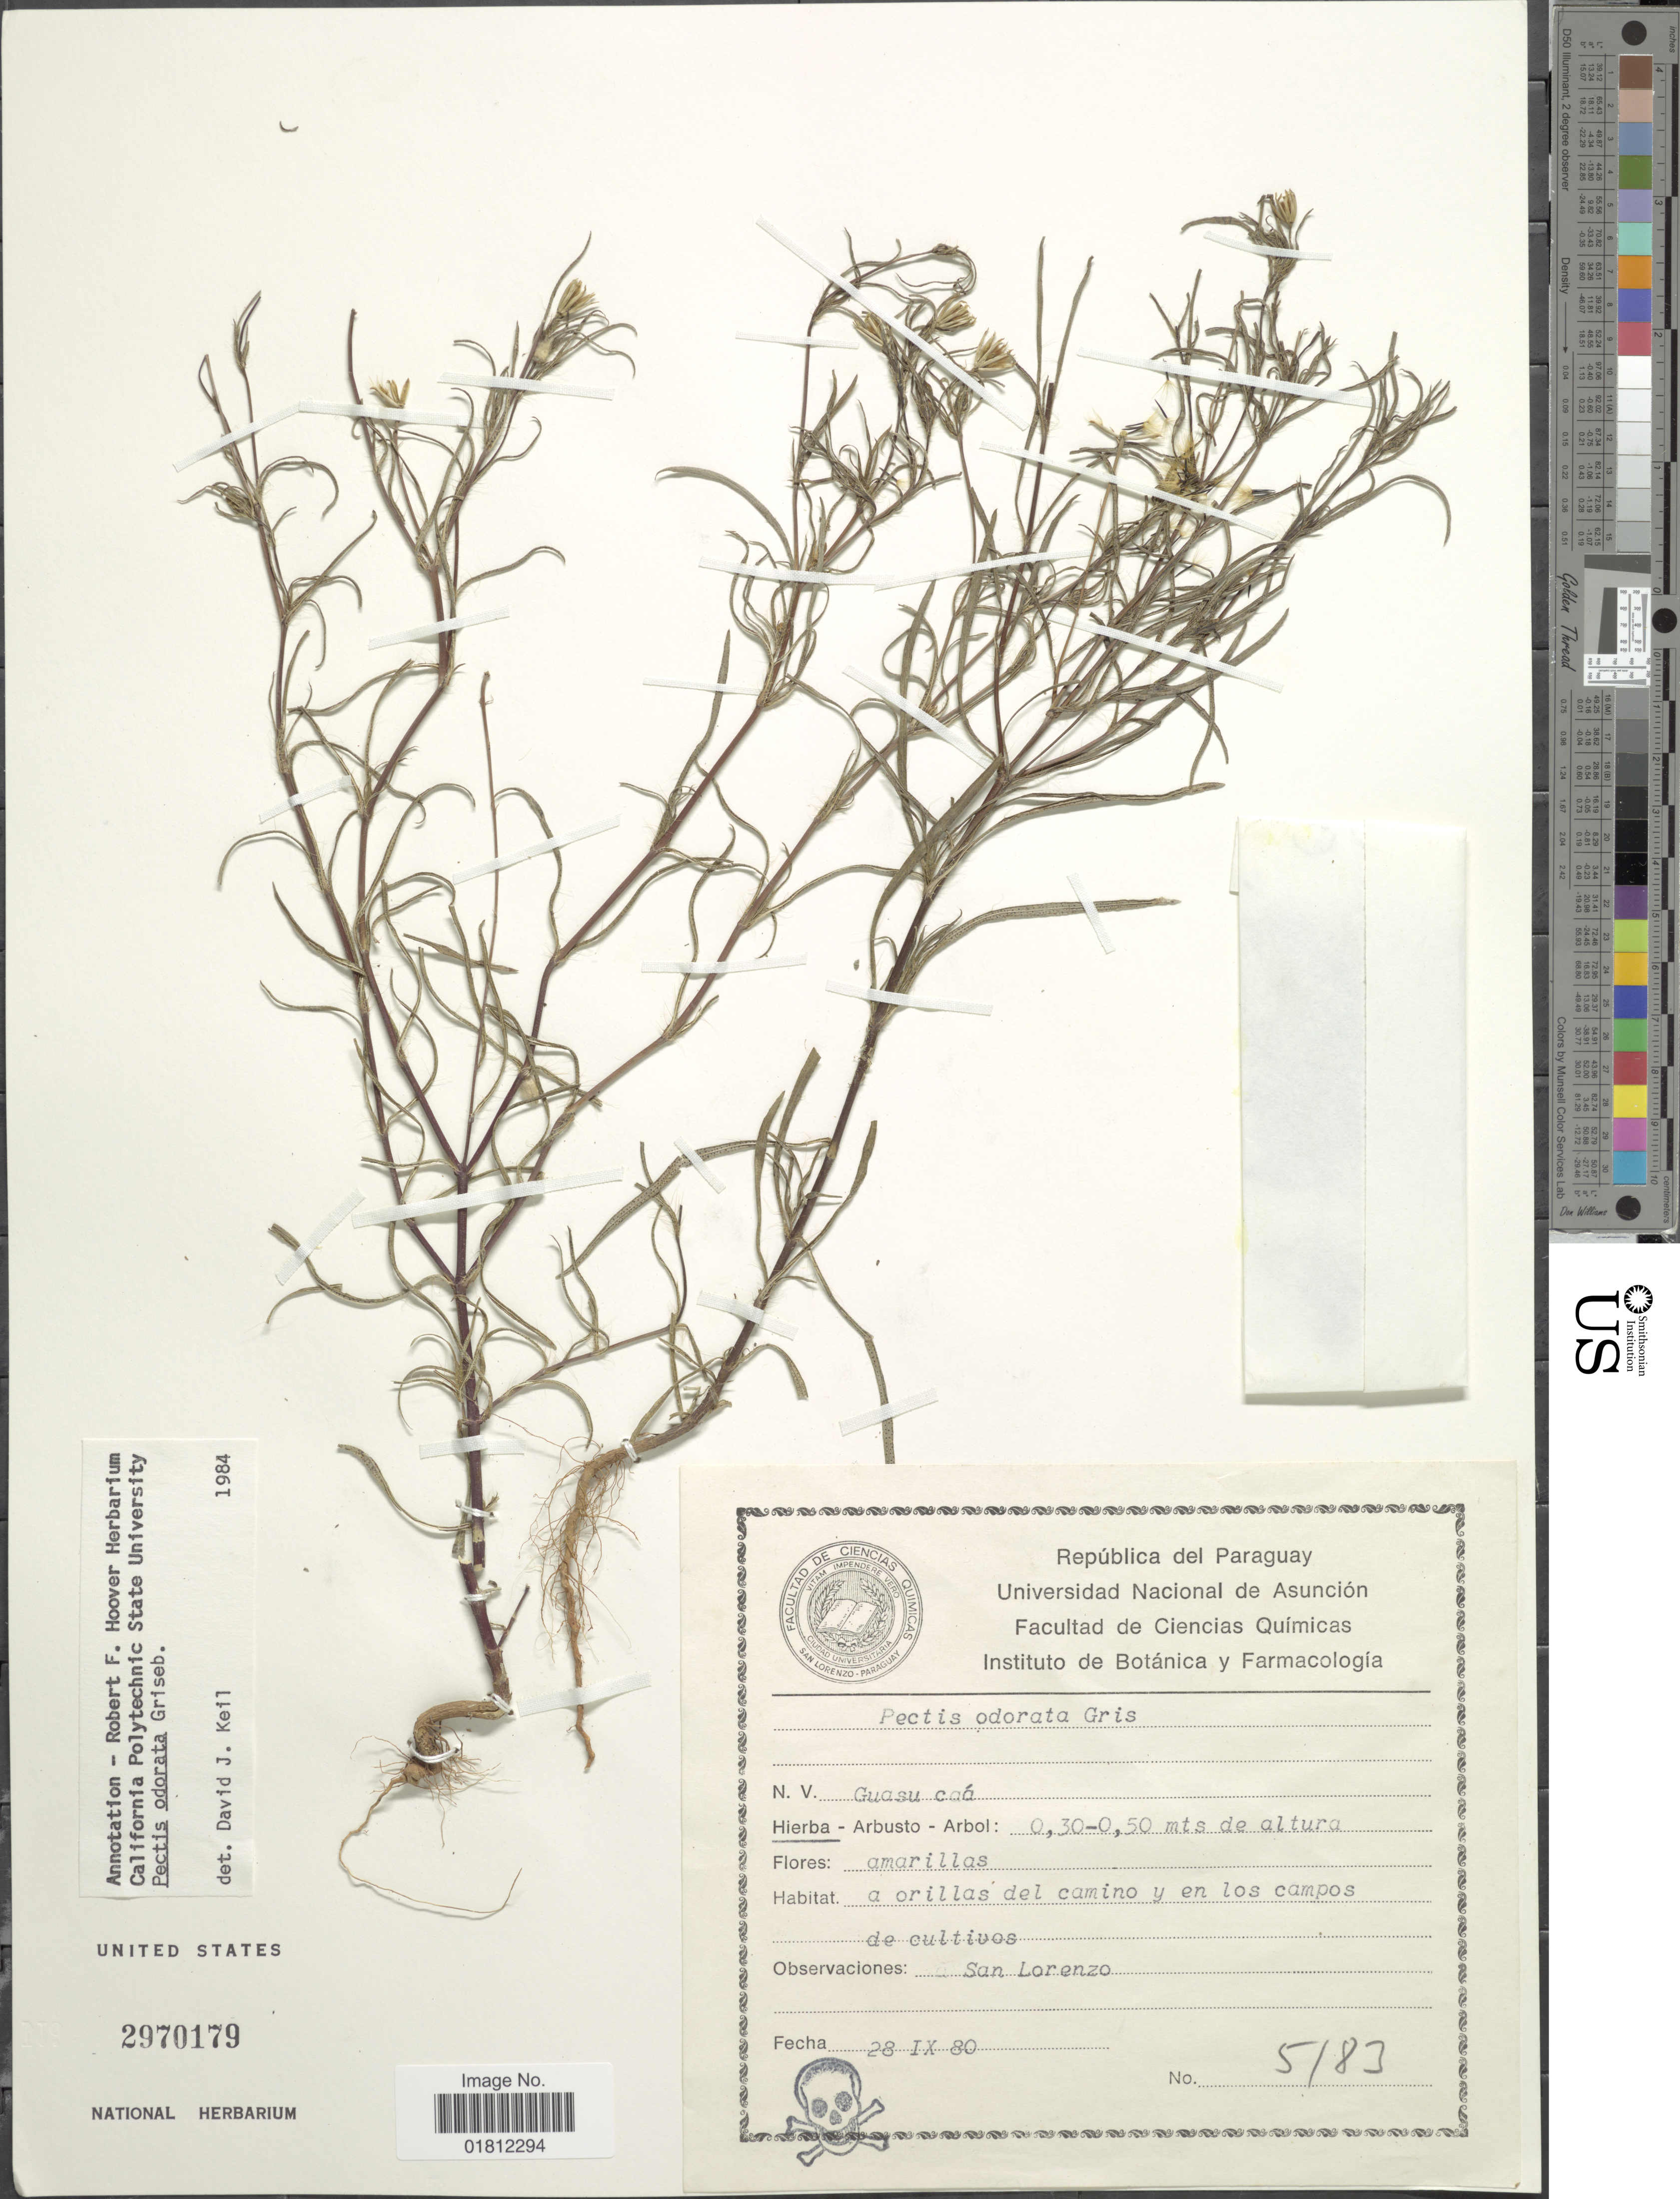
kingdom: Plantae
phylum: Tracheophyta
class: Magnoliopsida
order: Asterales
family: Asteraceae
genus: Pectis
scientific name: Pectis odorata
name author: Griseb.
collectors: Universidad Nacional de Asuncion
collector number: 5183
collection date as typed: Transcribed d/m/y: 28/9/80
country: Paraguay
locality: Republica del Paraguay. San Lorenzo.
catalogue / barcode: US 2970179